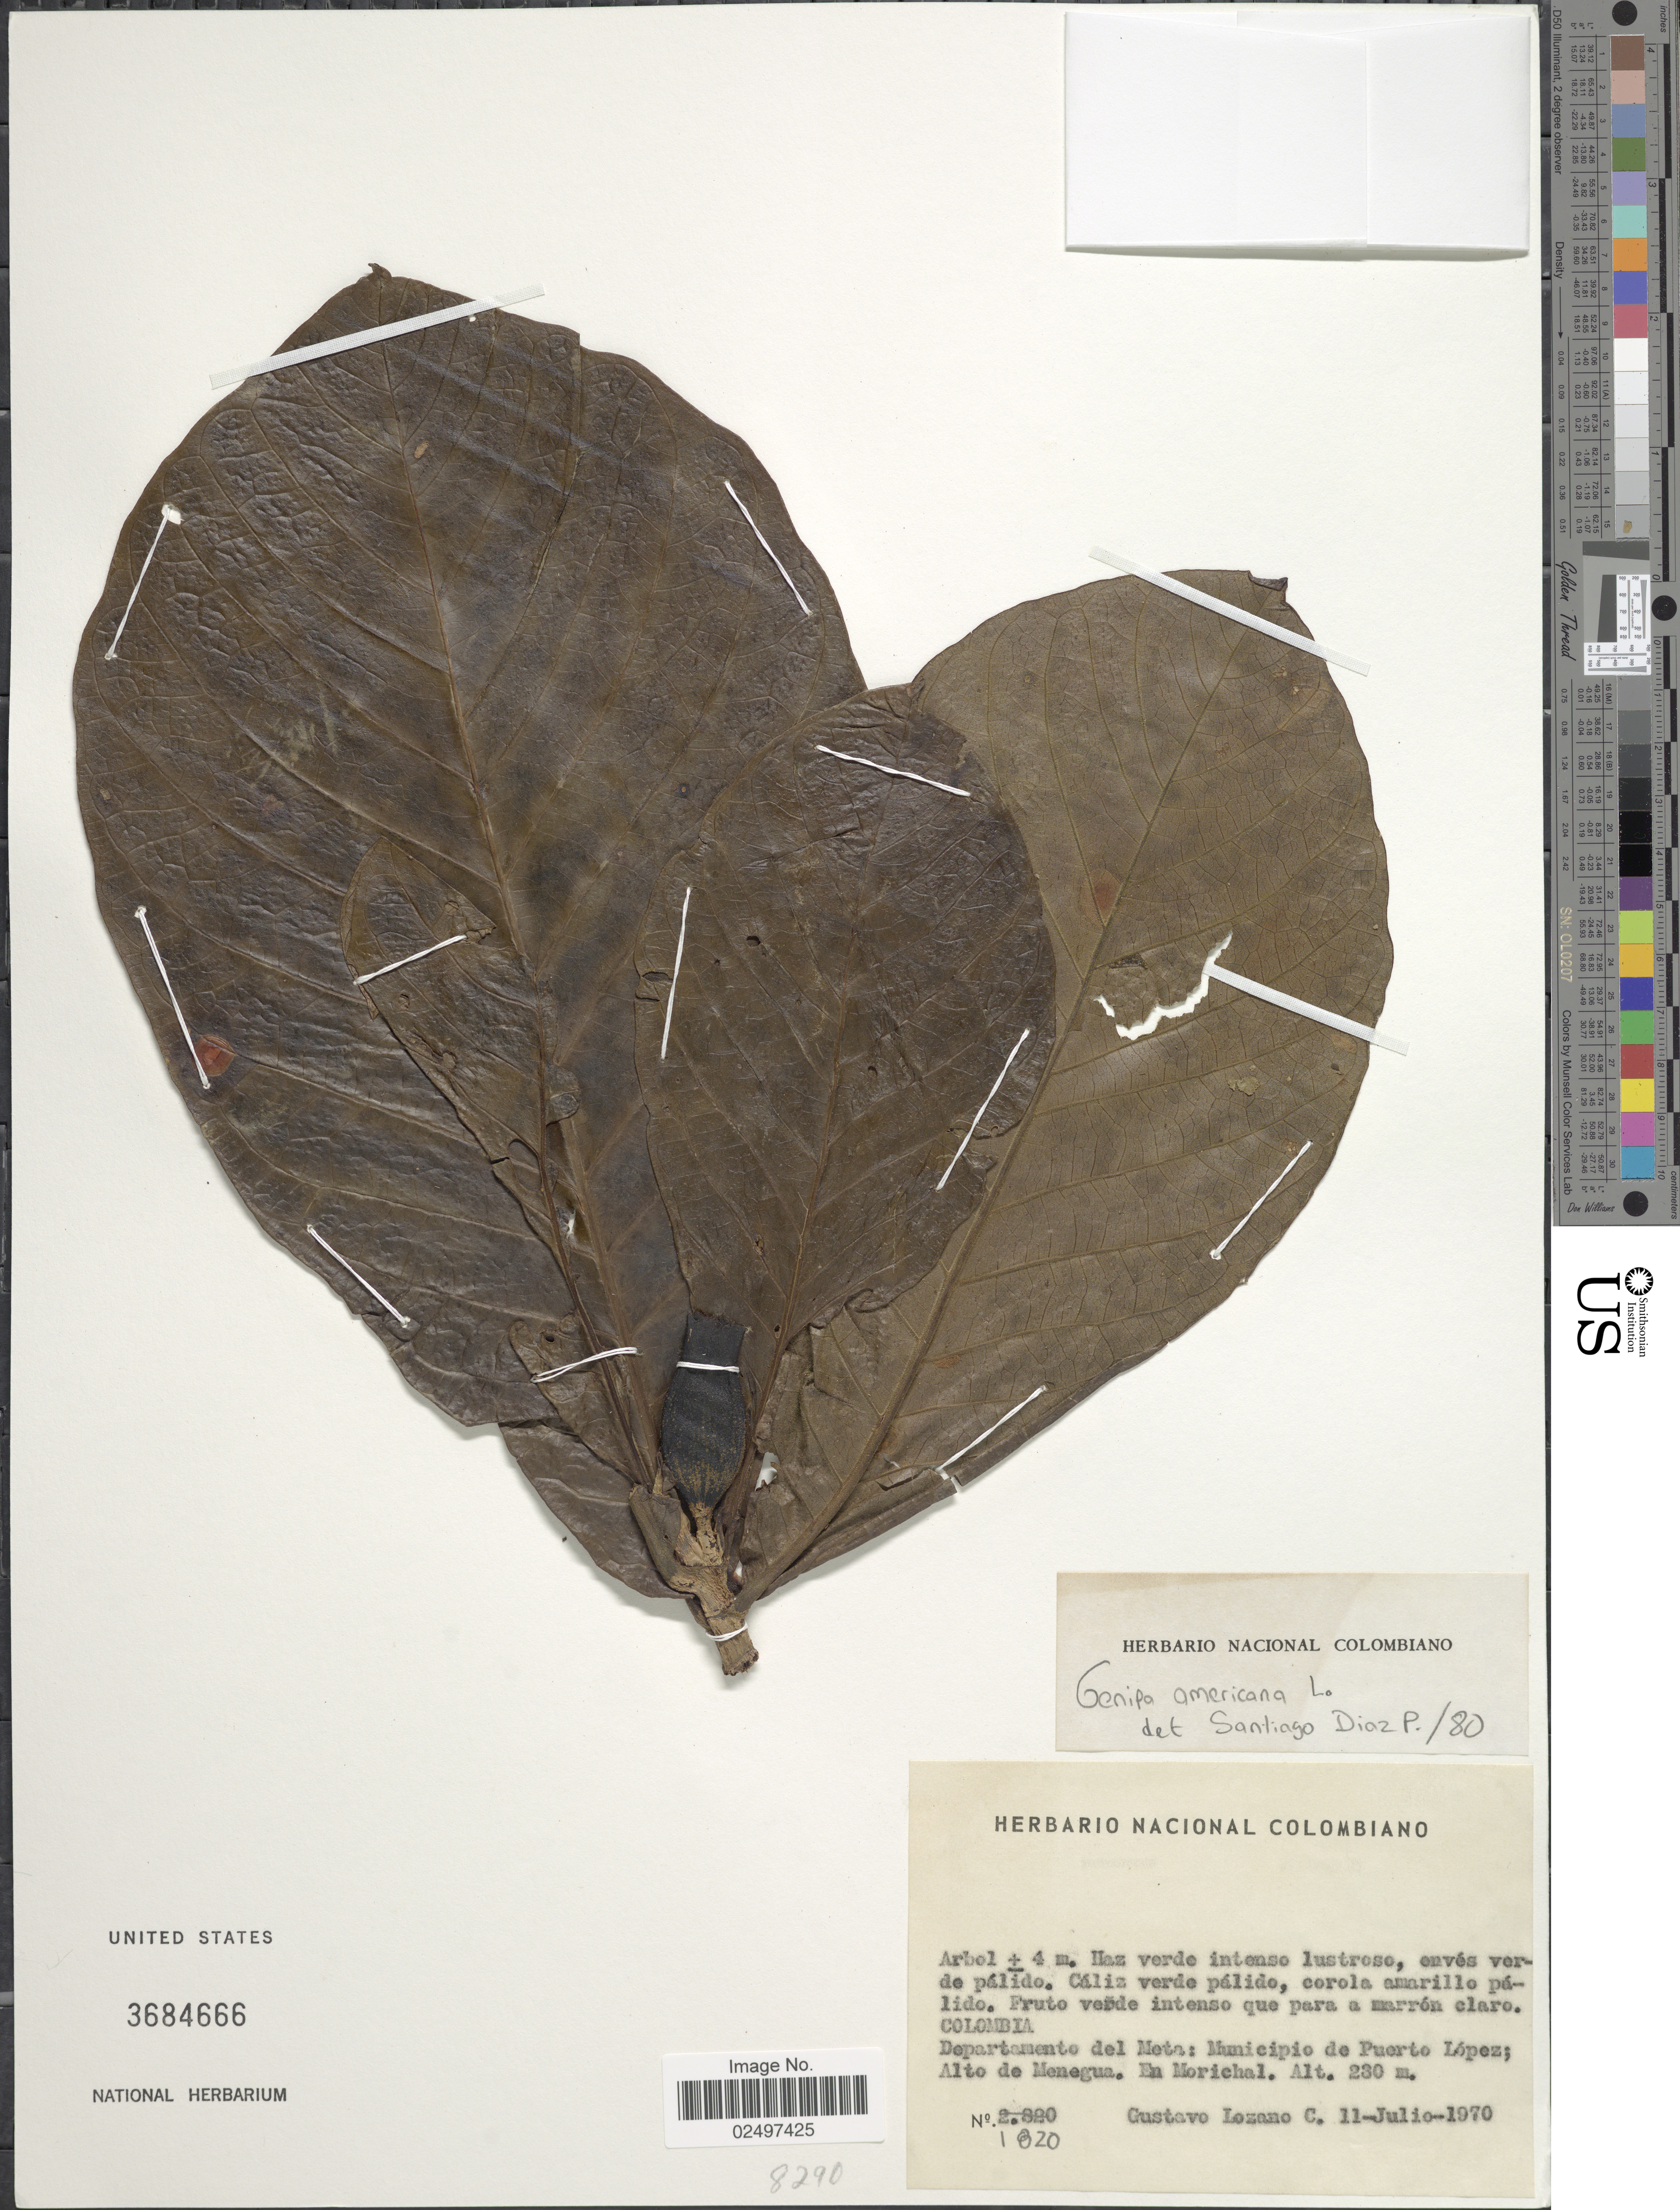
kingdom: Plantae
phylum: Tracheophyta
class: Magnoliopsida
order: Gentianales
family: Rubiaceae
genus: Genipa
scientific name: Genipa americana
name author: L.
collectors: G. Lozano-Contreras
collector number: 1820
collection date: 1970-07-11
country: Colombia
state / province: Meta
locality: Departamento del Meta: Municipio de Puerto Lopez, Alto de Menegua. En Morichal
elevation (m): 230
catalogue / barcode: US 3684666